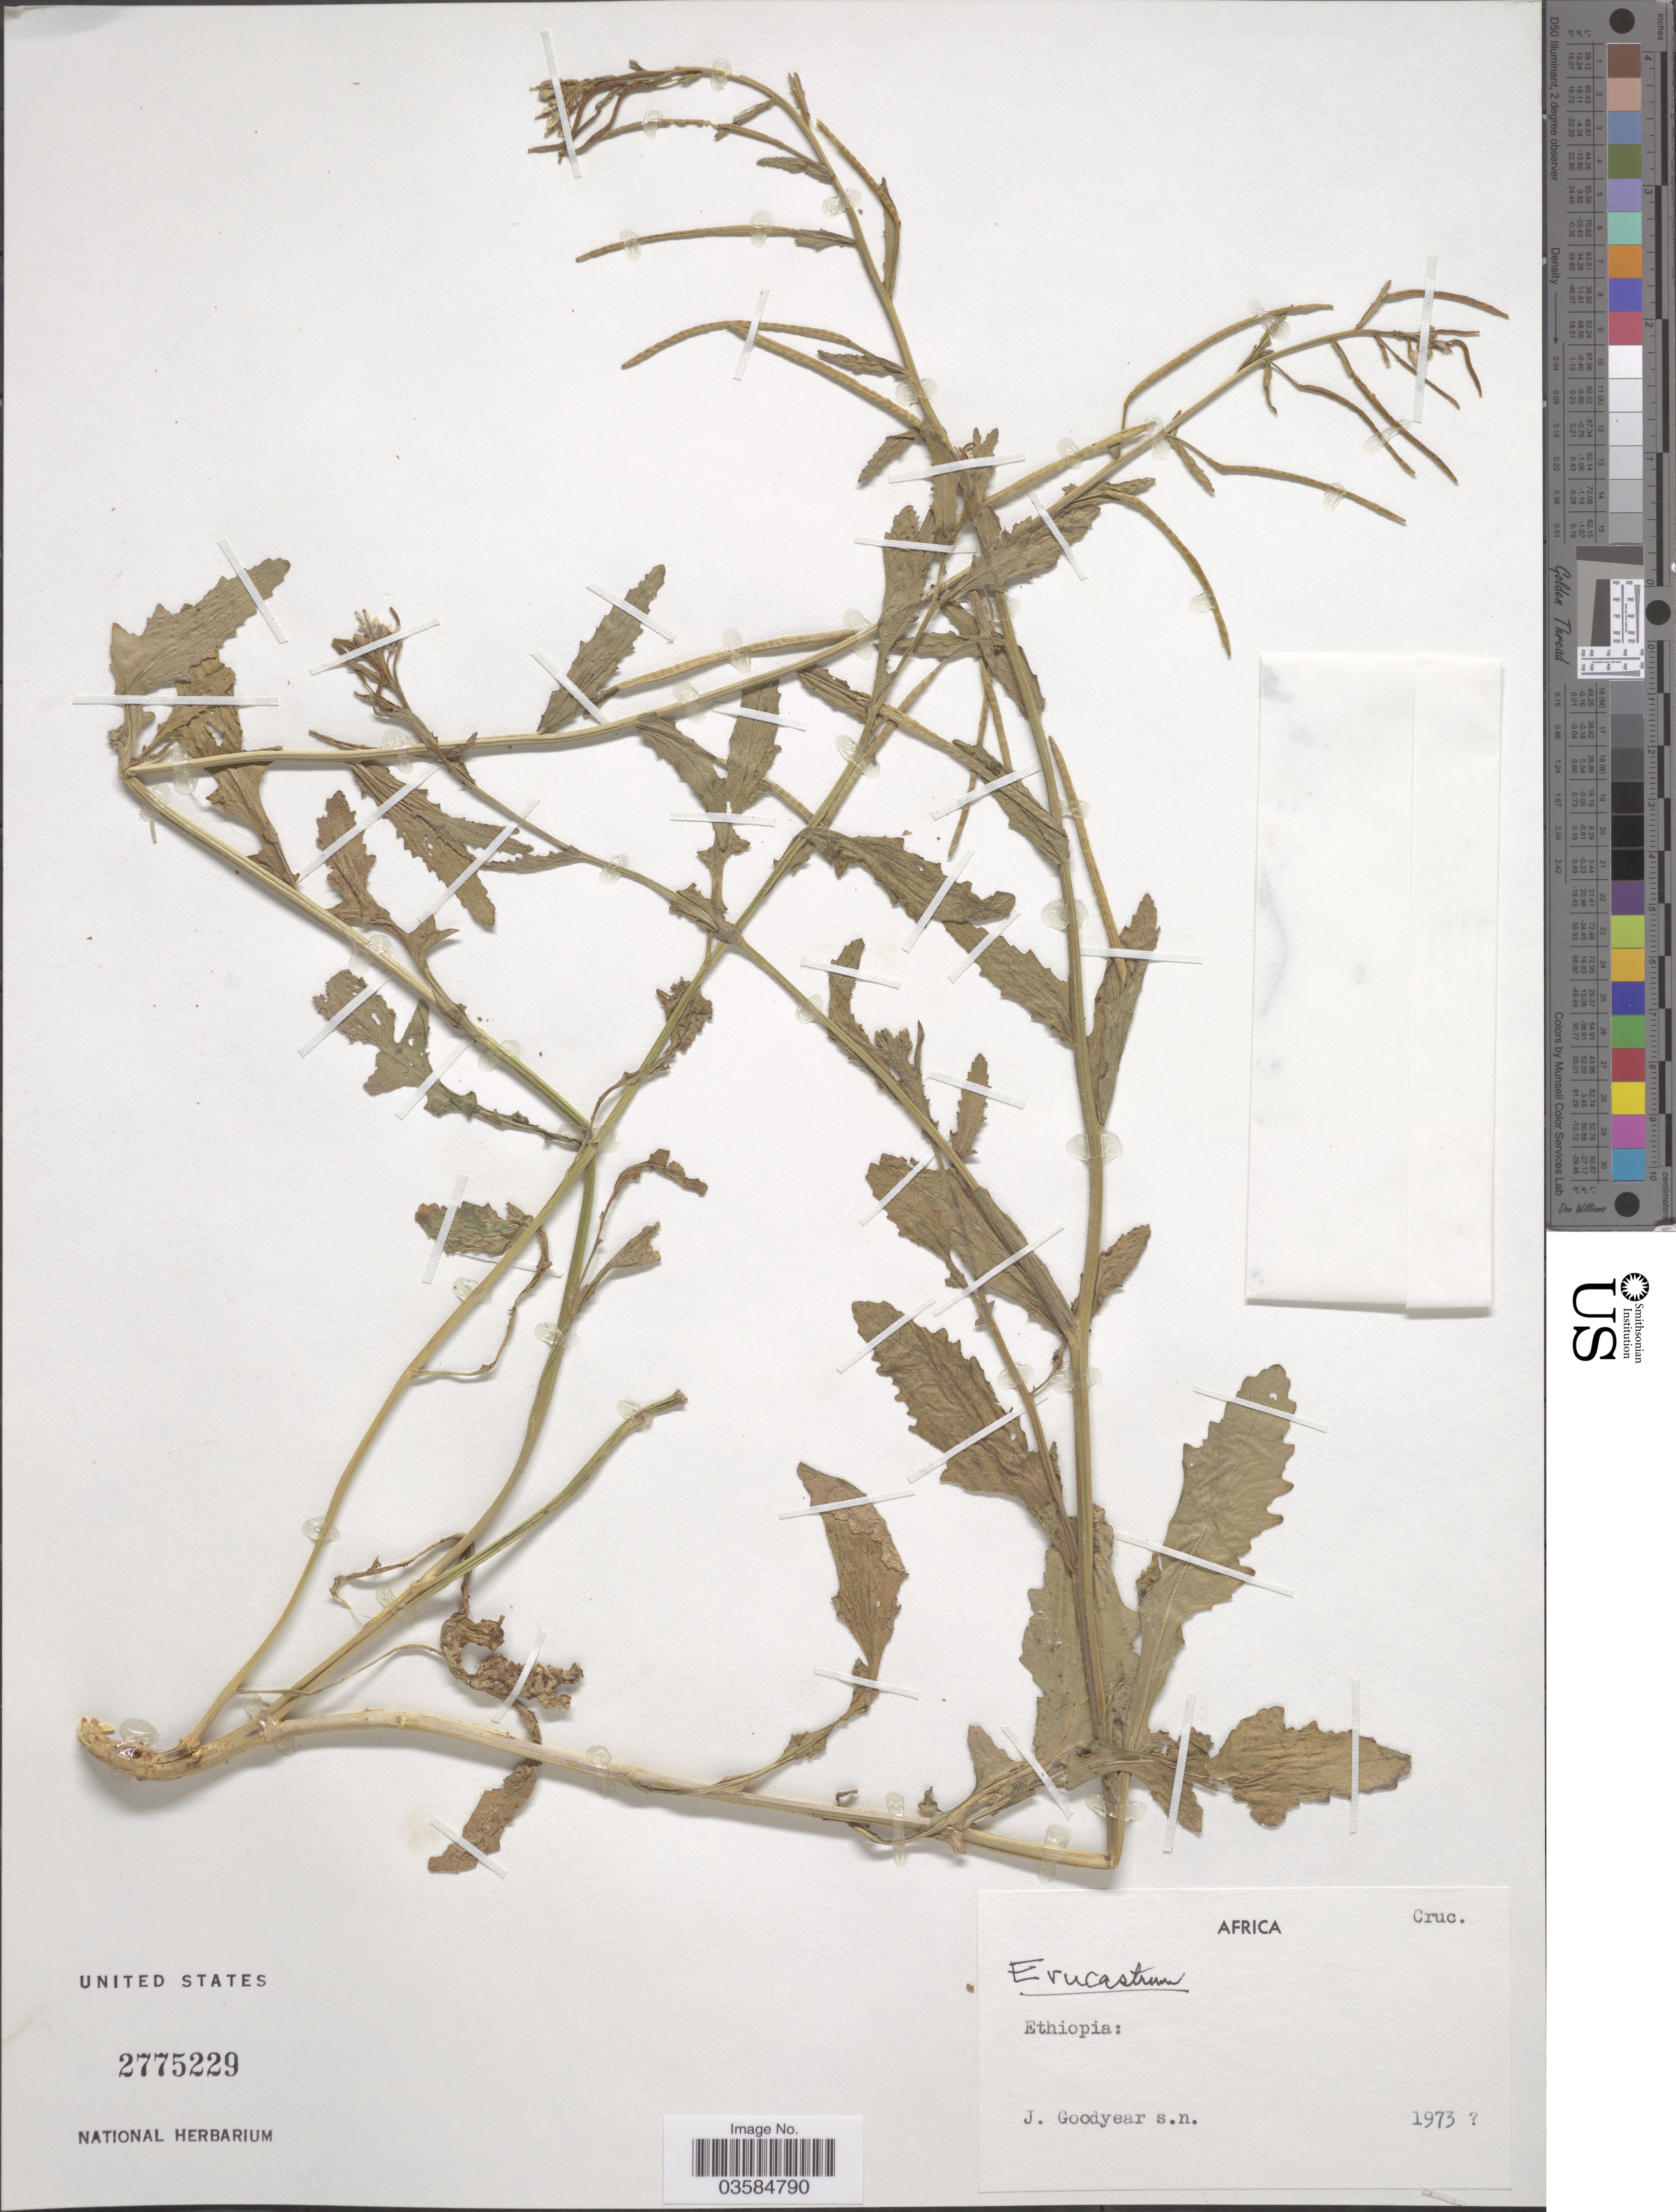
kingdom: Plantae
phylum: Tracheophyta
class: Magnoliopsida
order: Brassicales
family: Brassicaceae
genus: Erucastrum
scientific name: Erucastrum sp.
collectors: J. Goodyear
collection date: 1973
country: Ethiopia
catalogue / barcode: US 2775229